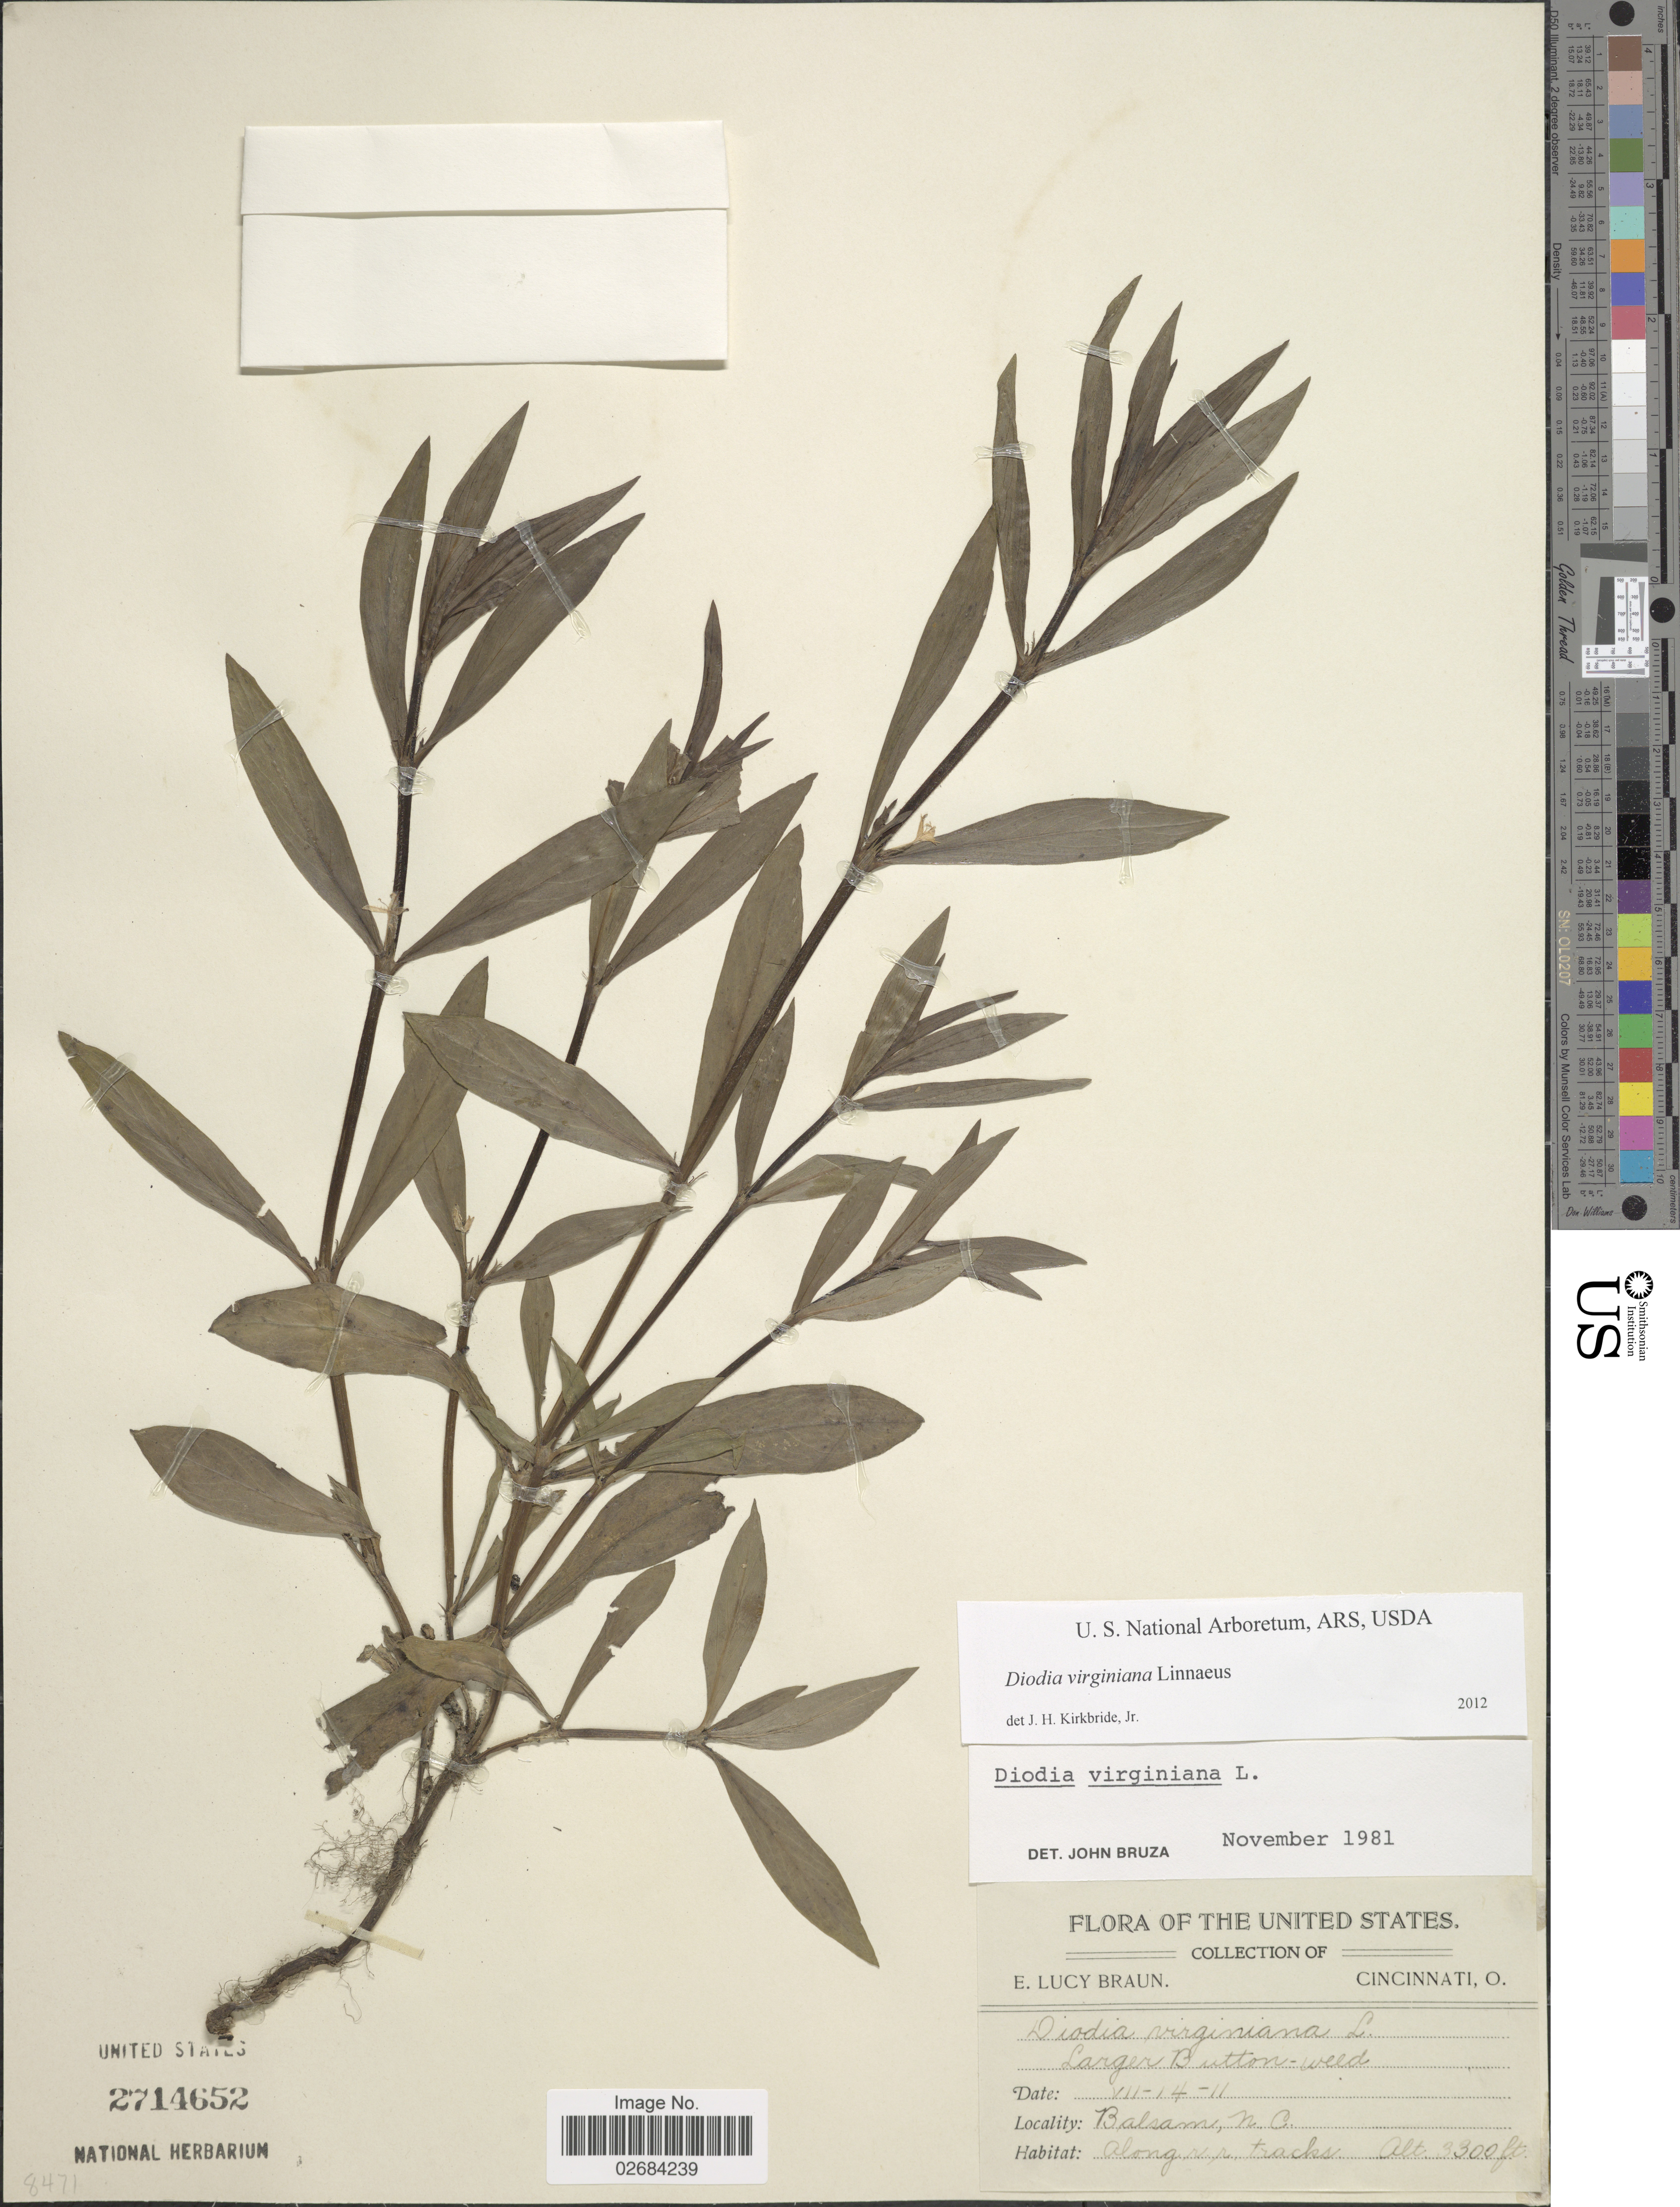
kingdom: Plantae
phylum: Tracheophyta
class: Magnoliopsida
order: Gentianales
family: Rubiaceae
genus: Diodia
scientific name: Diodia virginiana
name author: L.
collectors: E. L. Braun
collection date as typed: Transcribed d/m/y: 14/7/11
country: United States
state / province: North Carolina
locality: Balsam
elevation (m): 1006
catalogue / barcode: US 2714652